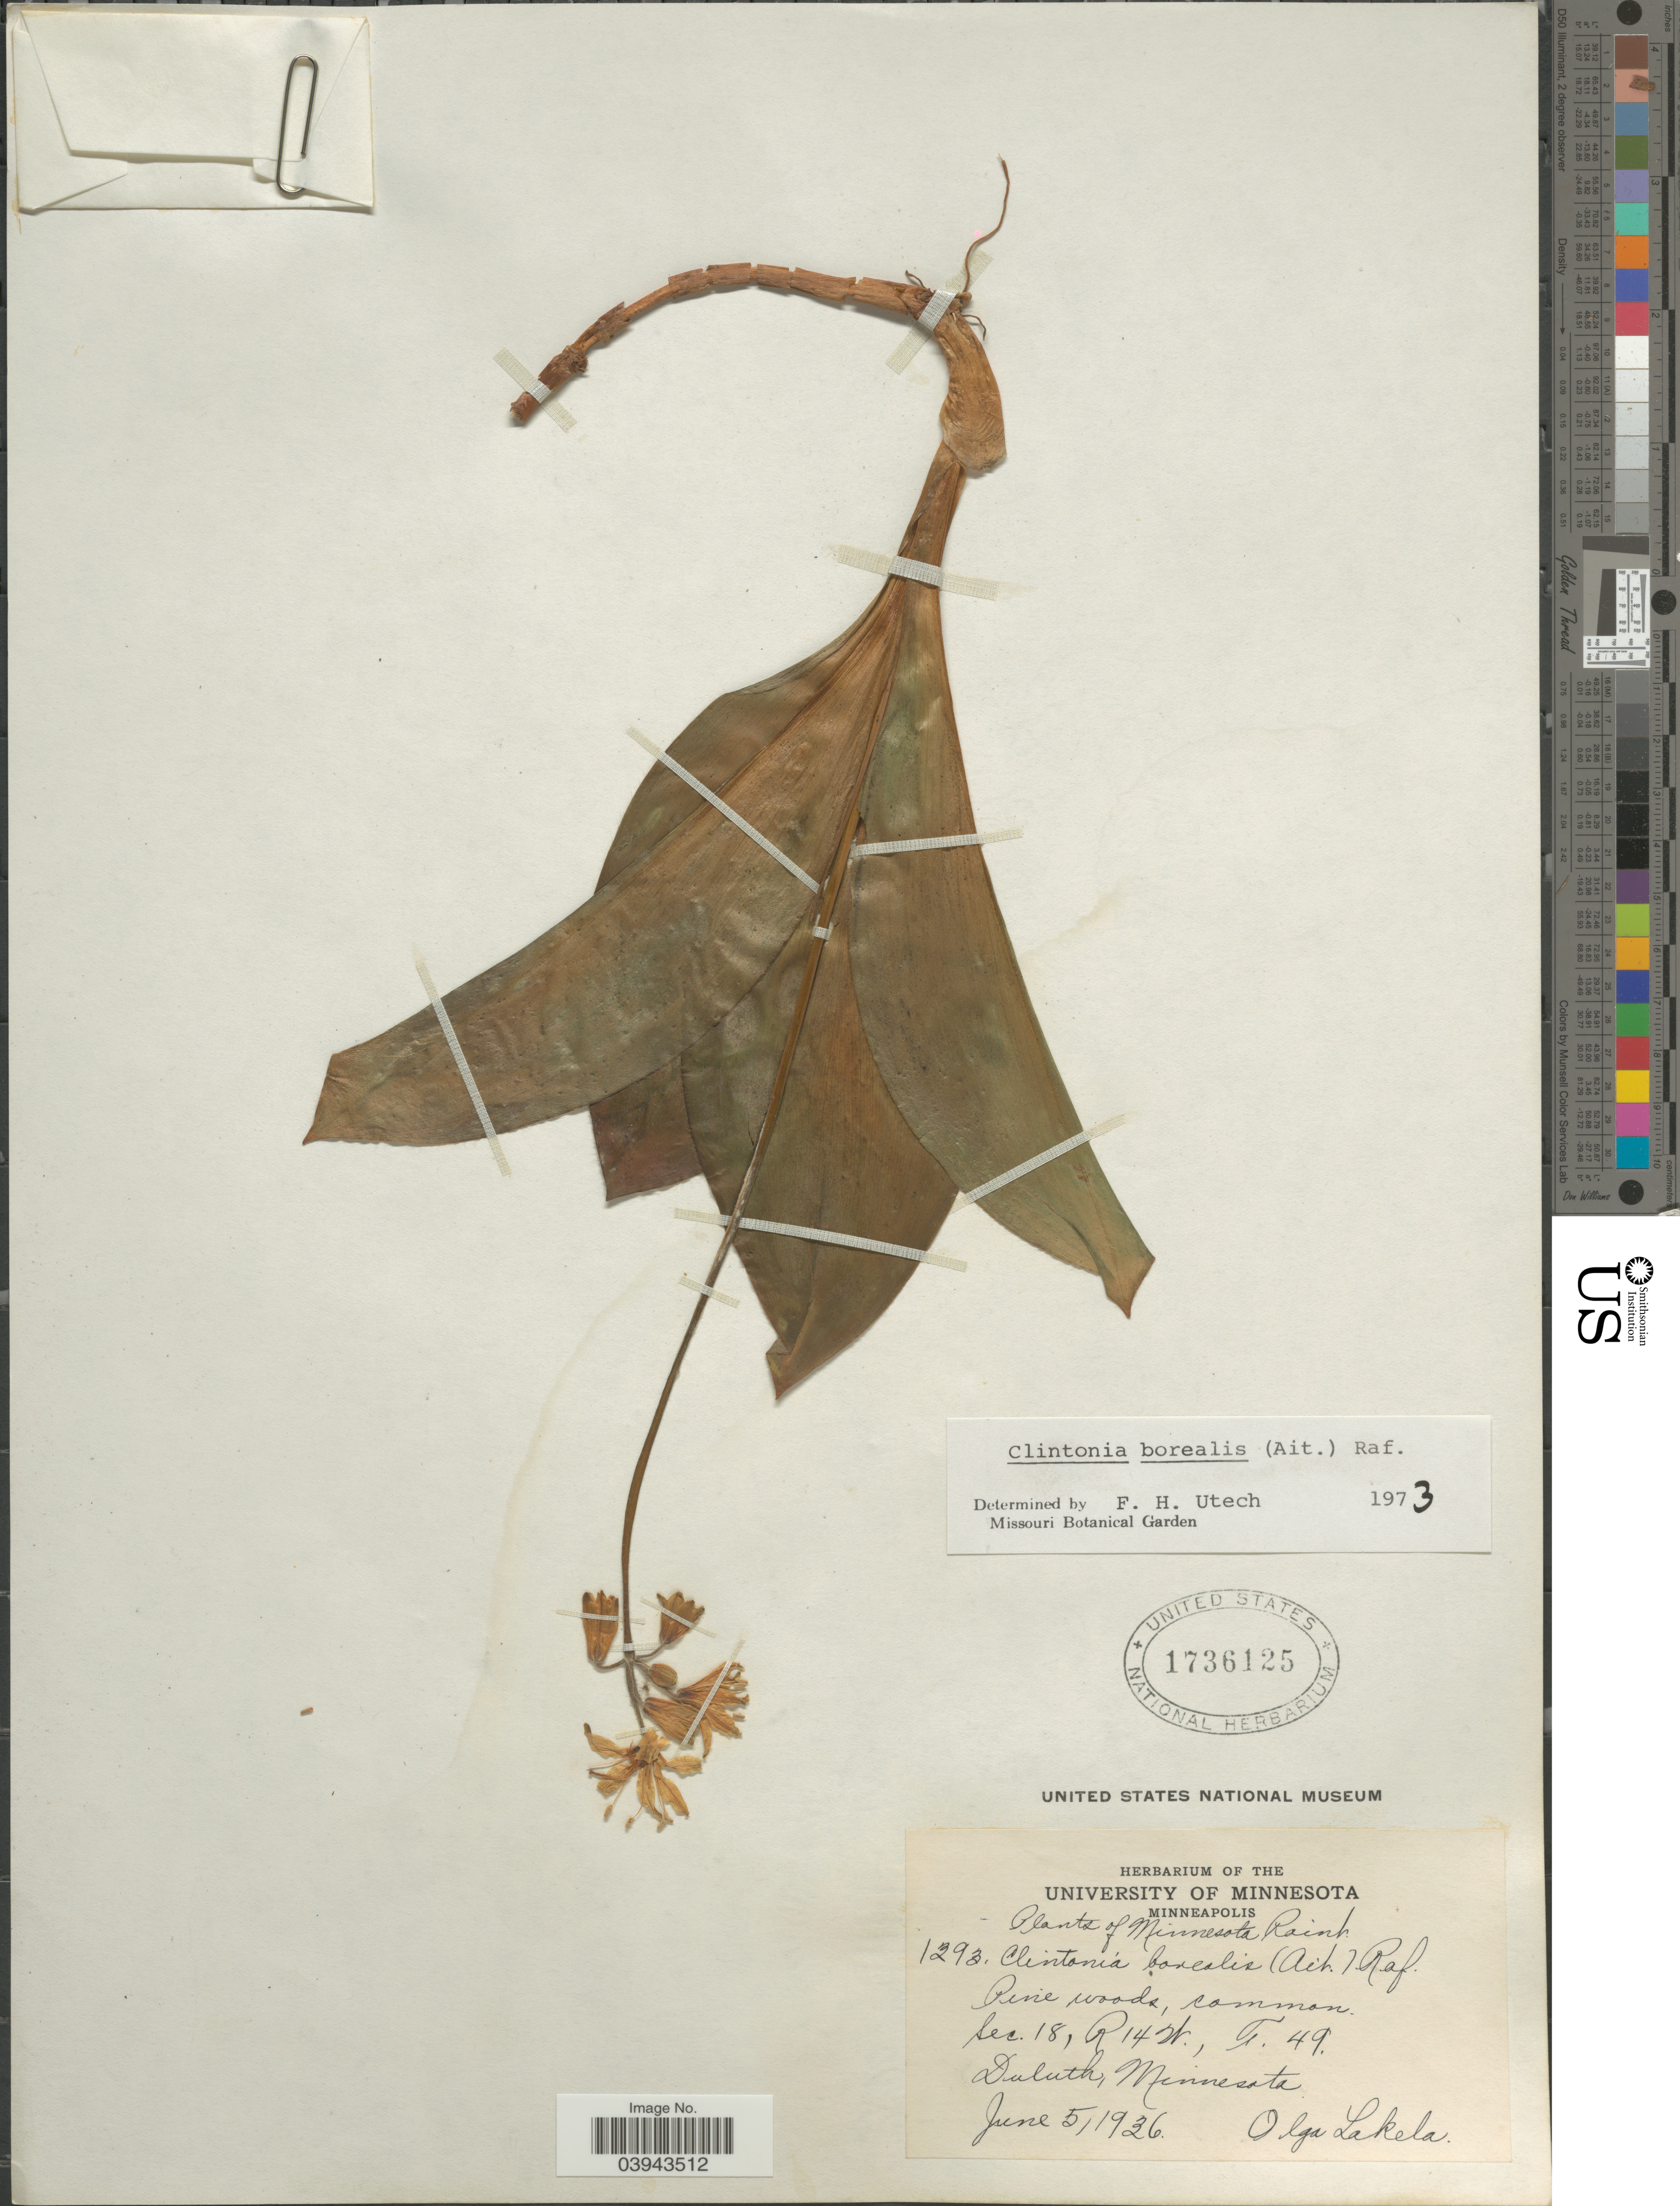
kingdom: Plantae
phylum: Tracheophyta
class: Liliopsida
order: Liliales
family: Liliaceae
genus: Clintonia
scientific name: Clintonia borealis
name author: (Aiton) Raf.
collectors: O. K. Lakela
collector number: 1293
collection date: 1936-06-05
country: United States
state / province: Minnesota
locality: Sec. 18, R14W., T49. Duluth.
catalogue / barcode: US 1736125